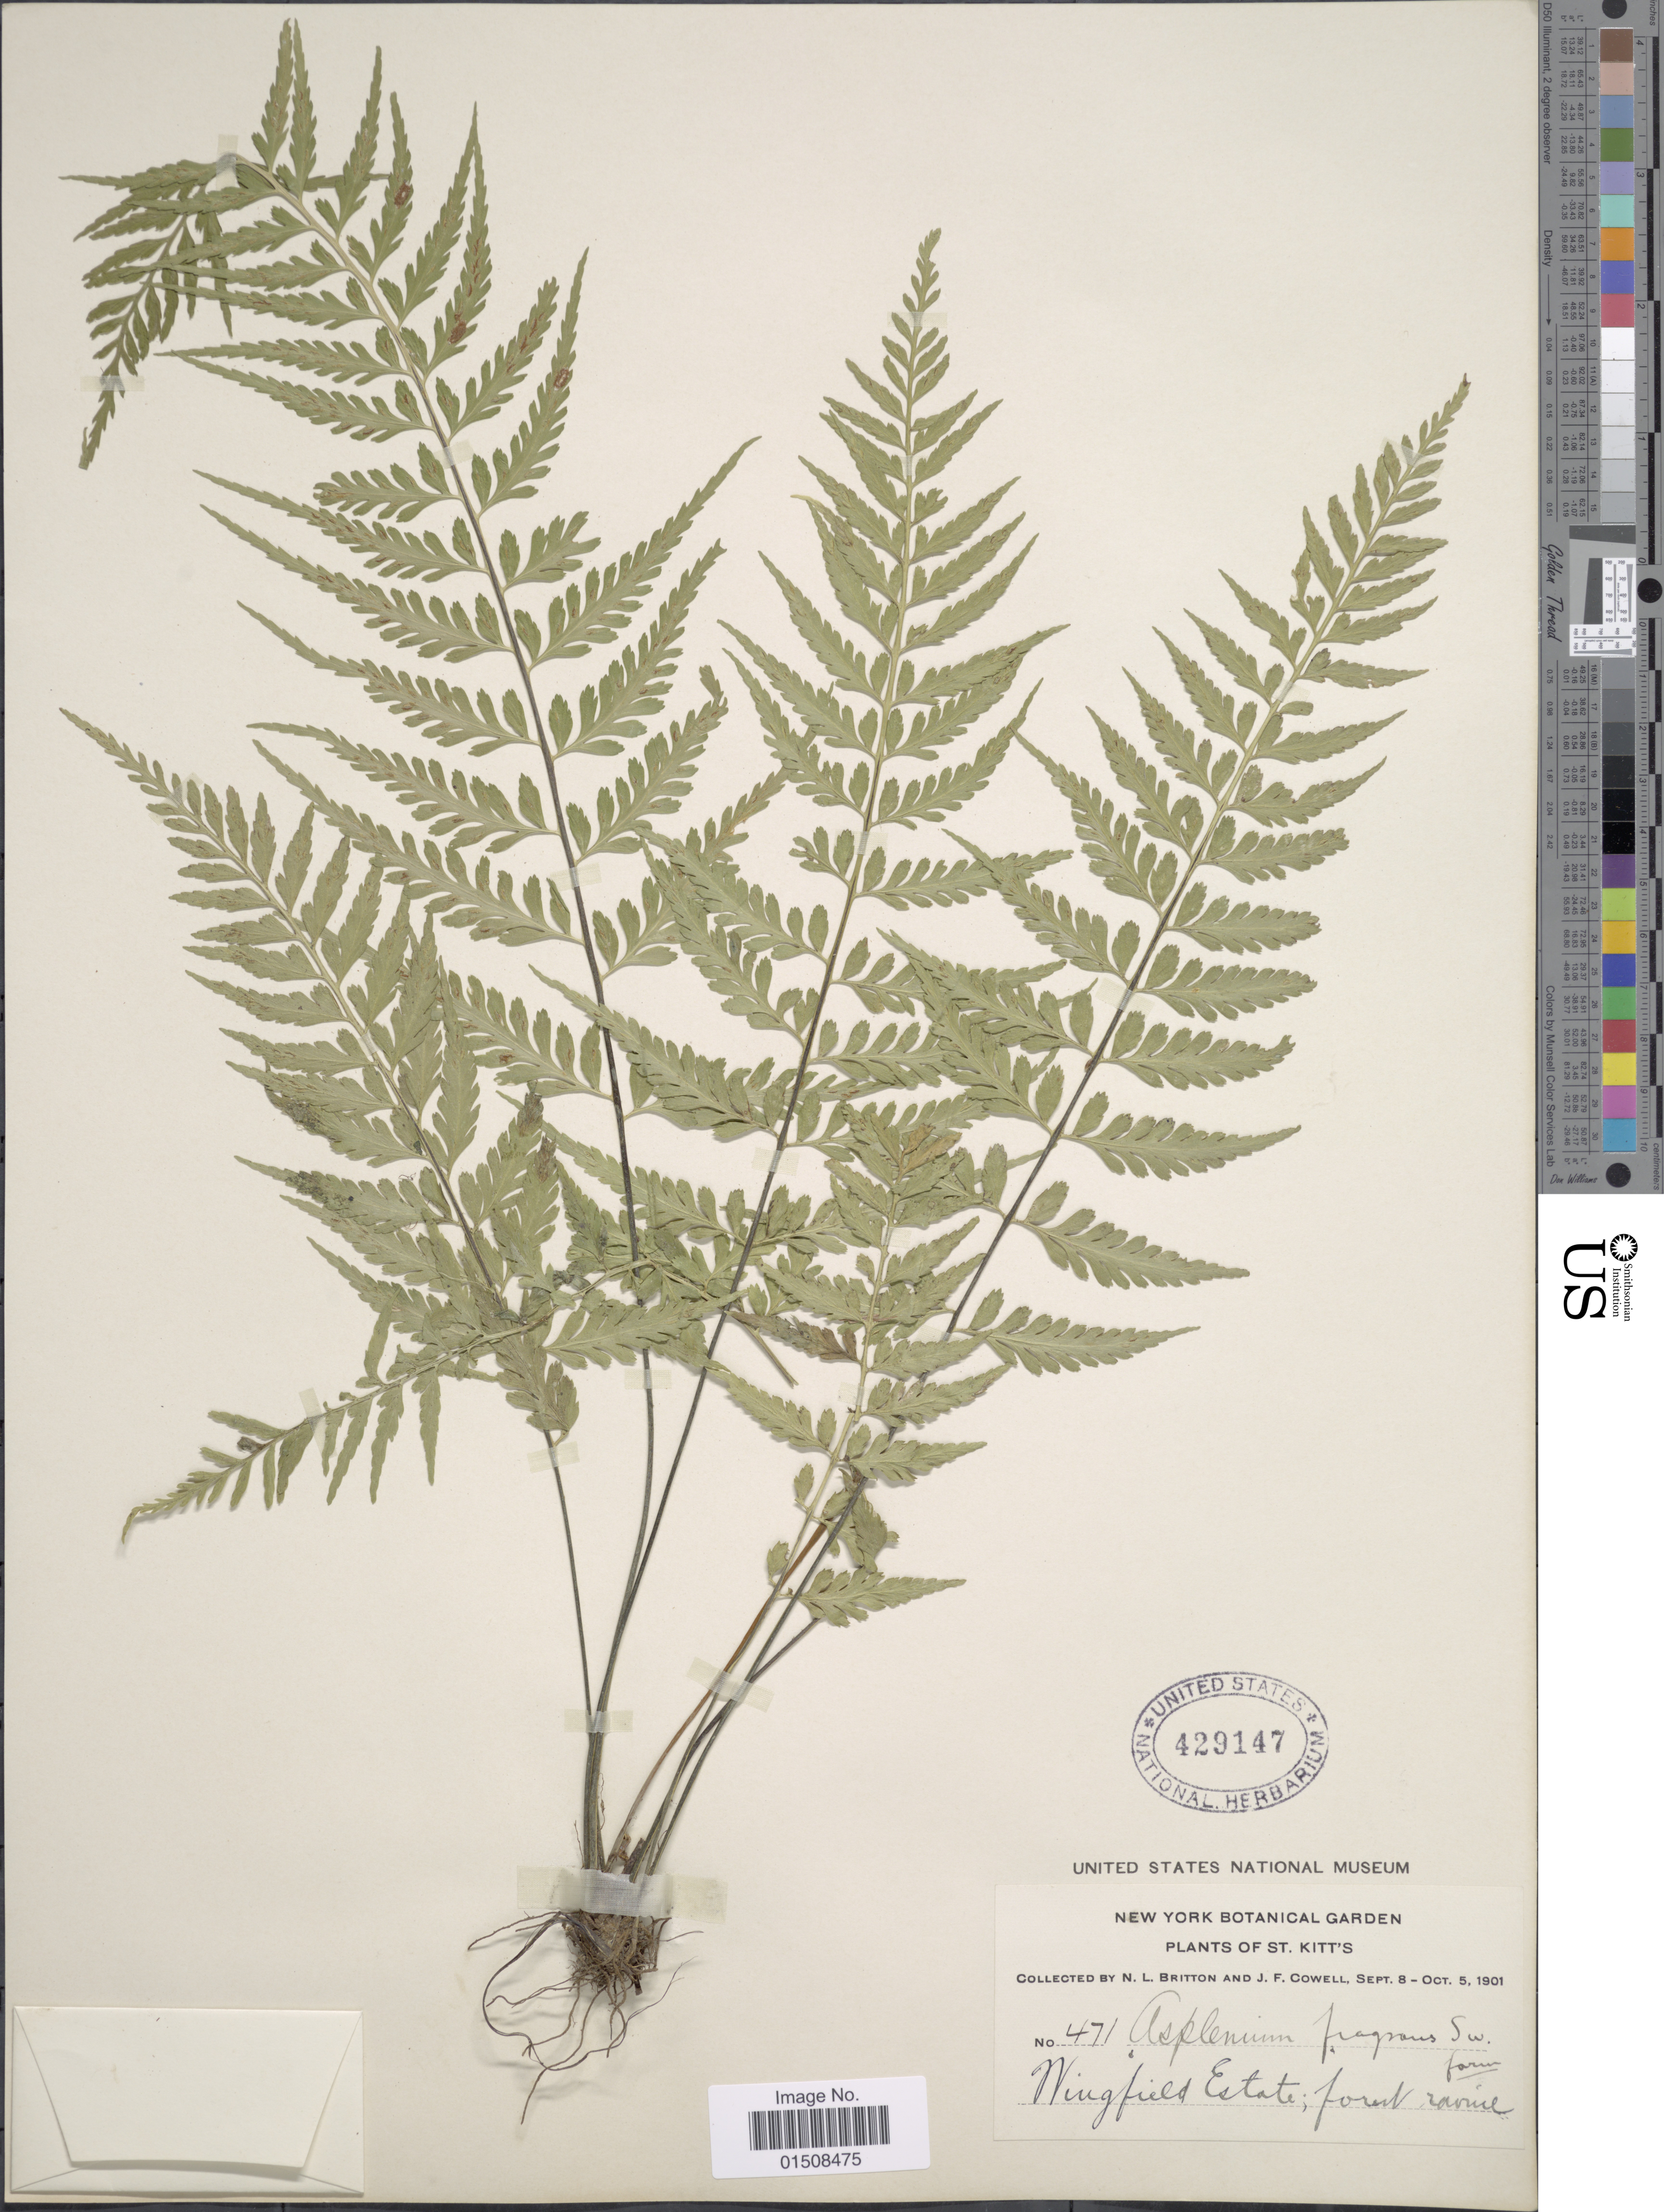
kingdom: Plantae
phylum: Tracheophyta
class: Polypodiopsida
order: Polypodiales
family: Aspleniaceae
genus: Asplenium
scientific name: Asplenium auritum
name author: Sw.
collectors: N. Britton & J. F. Cowell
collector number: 471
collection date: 1901-09-08/1901-10-05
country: St. Christopher-Nevis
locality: St. Kitts's, Wingfield Estate, forest ravine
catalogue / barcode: US 429147